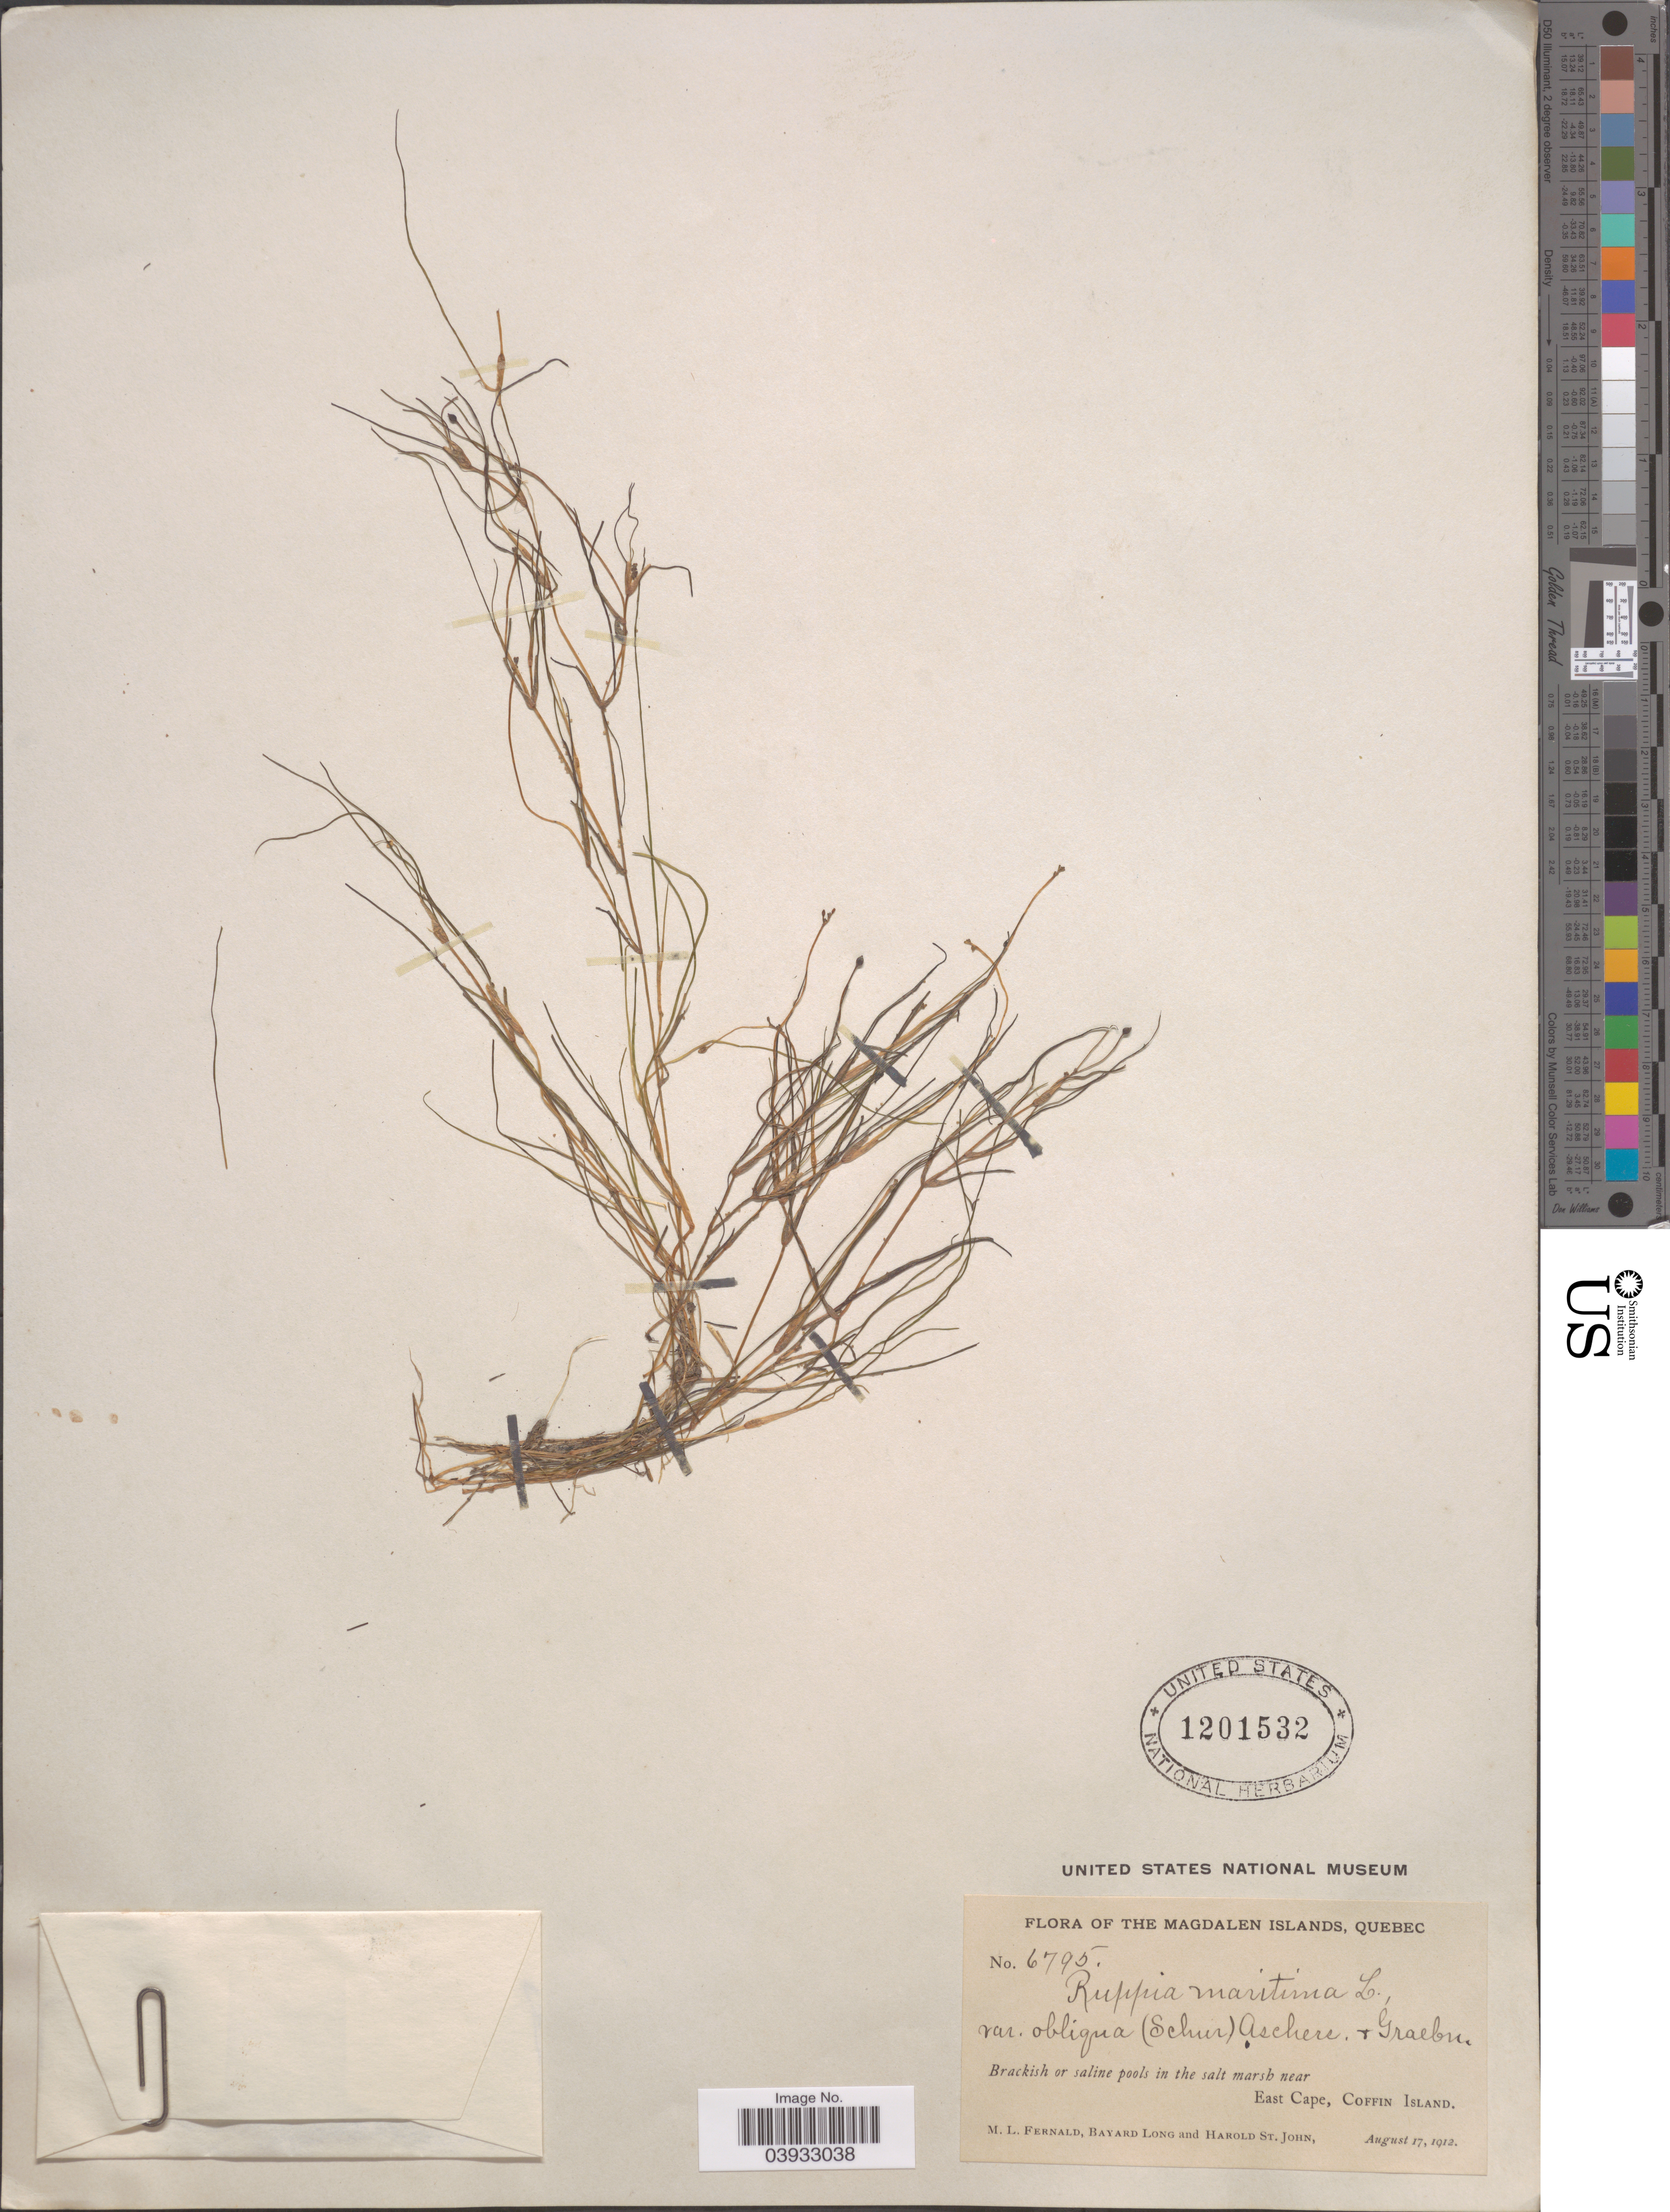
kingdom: Plantae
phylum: Tracheophyta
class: Liliopsida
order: Alismatales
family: Ruppiaceae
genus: Ruppia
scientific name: Ruppia maritima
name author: L.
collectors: M. L. Fernald, B. Long & H. St. John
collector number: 6795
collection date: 1912-08-17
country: Canada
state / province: Quebec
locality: The Magdalen Islands. Near East Cape, Coffin Island.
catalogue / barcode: US 1201532